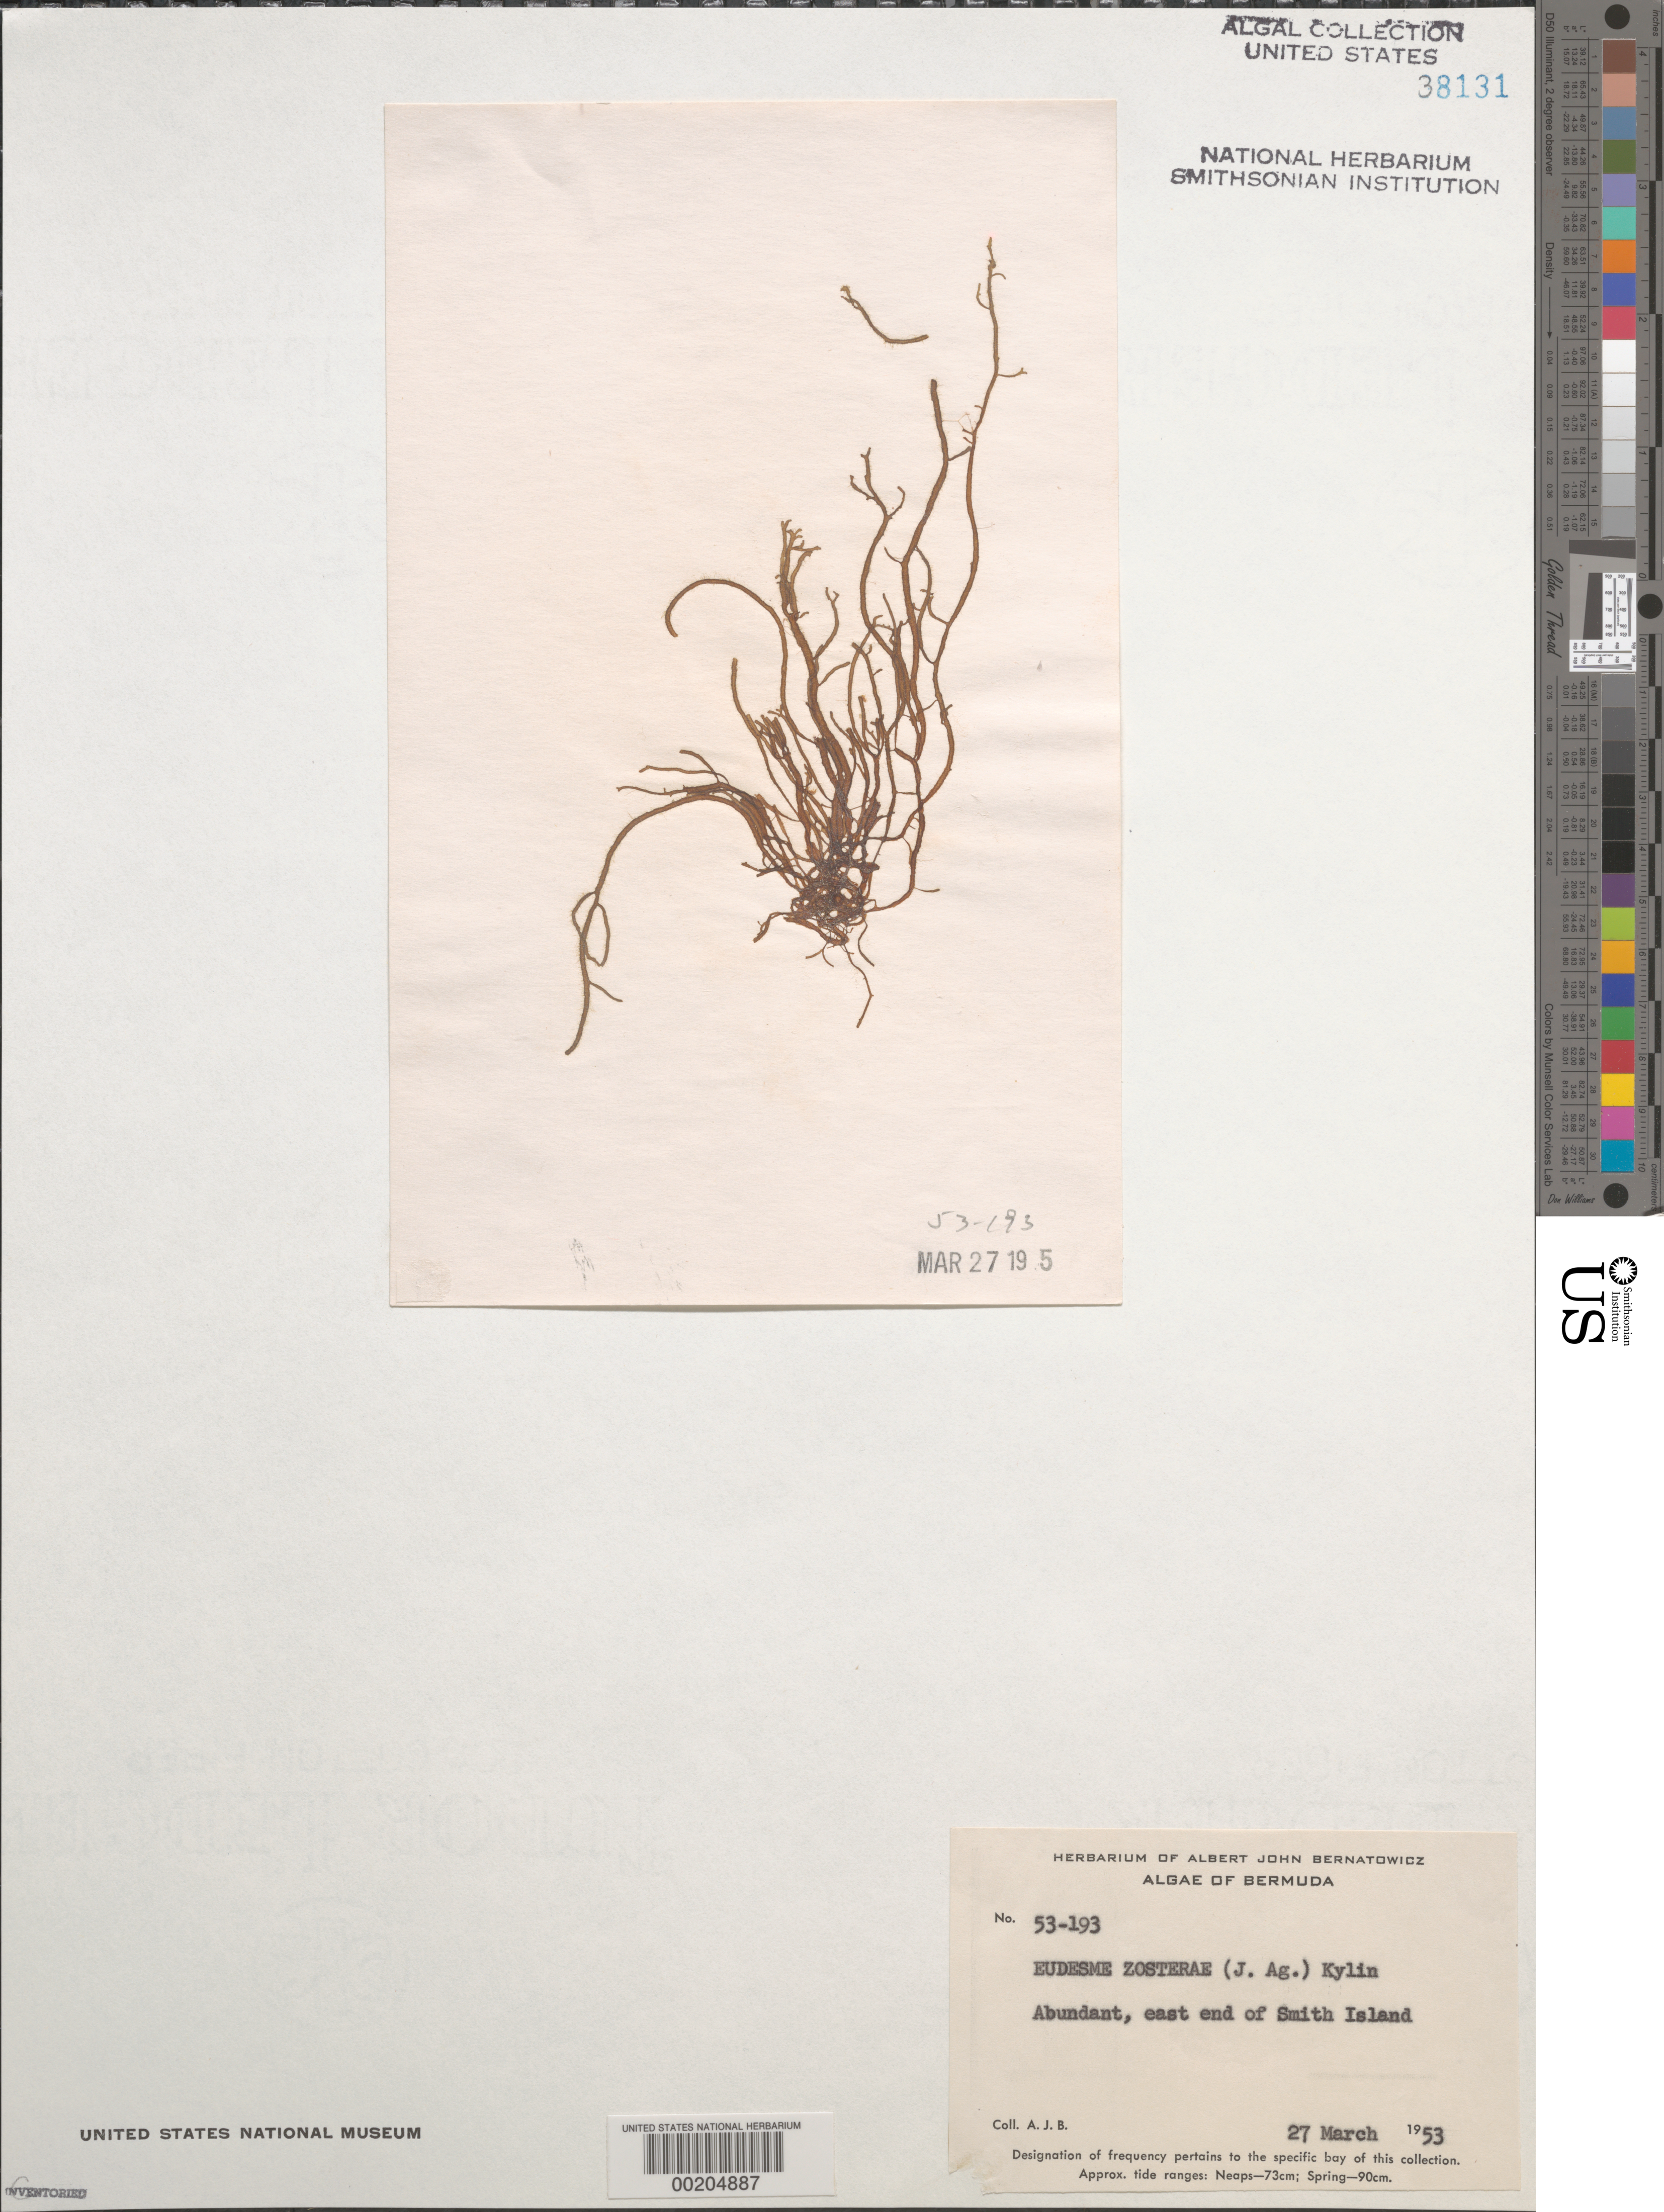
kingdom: Chromista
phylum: Ochrophyta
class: Phaeophyceae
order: Ectocarpales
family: Chordariaceae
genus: Cladosiphon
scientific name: Cladosiphon zosterae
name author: (J. Agardh) Kylin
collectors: A. Bernatowicz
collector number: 53-193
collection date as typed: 27 Mar 1953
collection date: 1953-03-27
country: Bermuda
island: Smith's Island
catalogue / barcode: US 38131